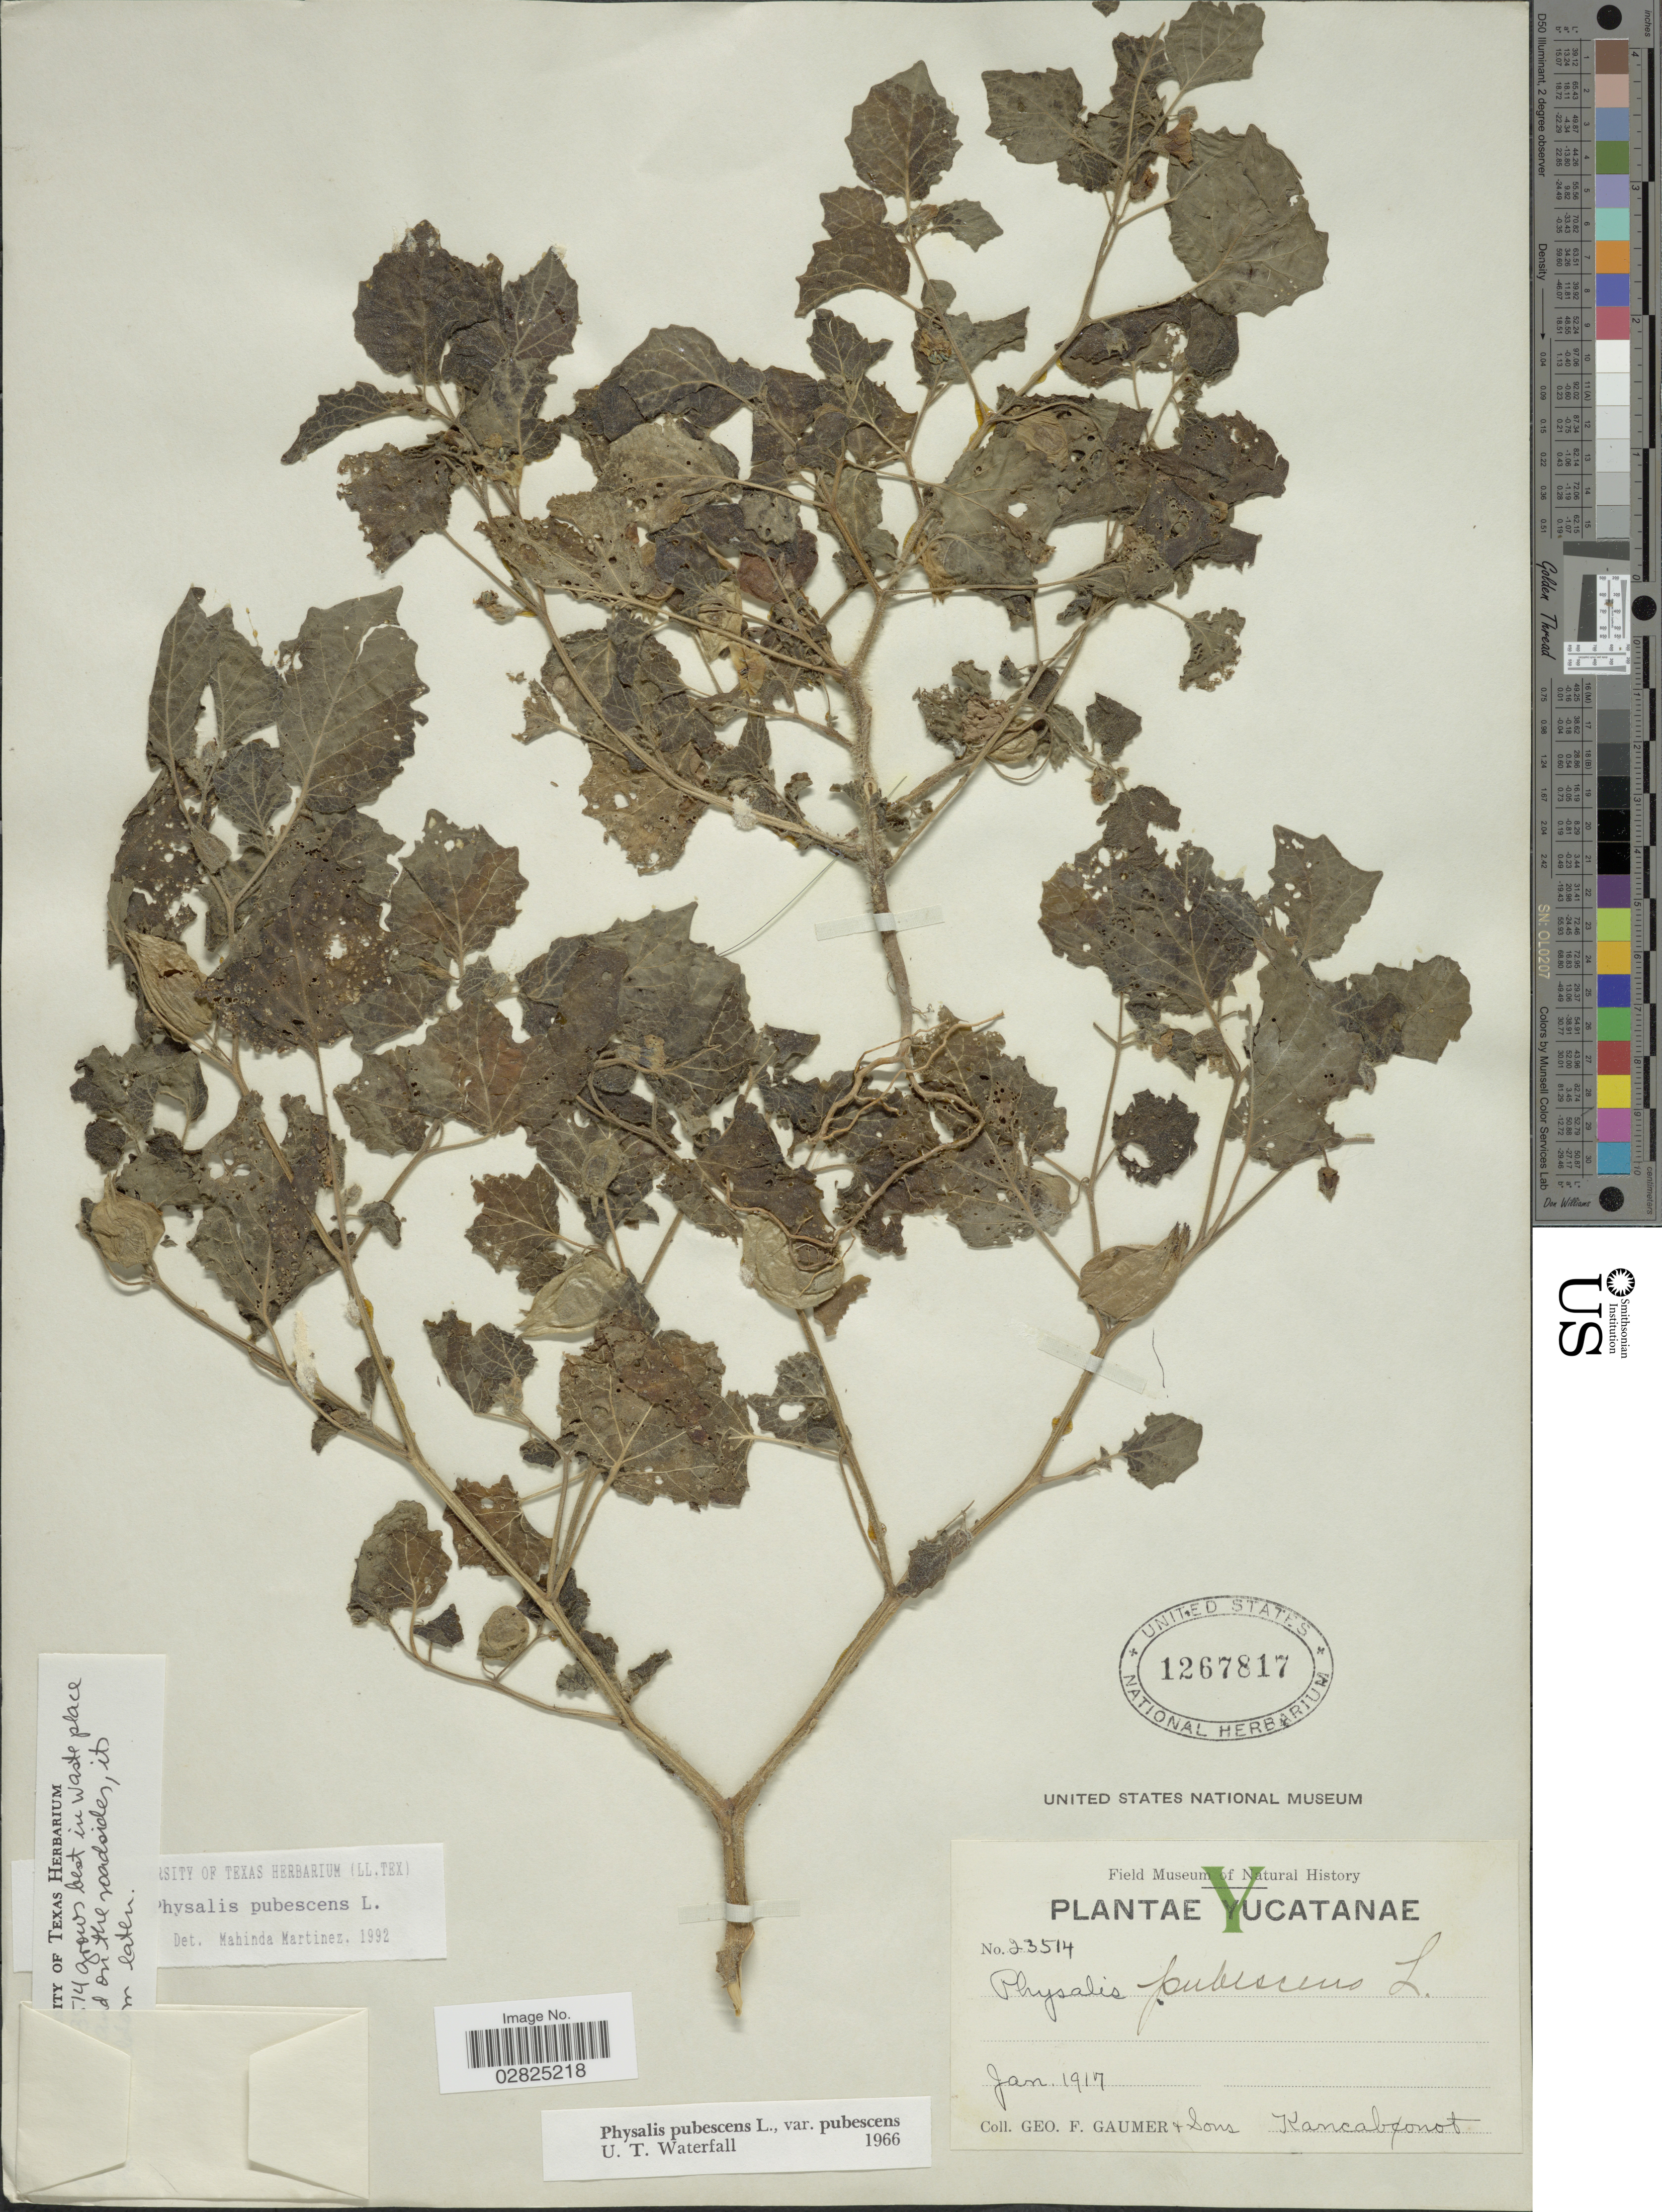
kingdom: Plantae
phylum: Tracheophyta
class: Magnoliopsida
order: Solanales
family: Solanaceae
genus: Physalis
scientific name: Physalis pubescens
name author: L.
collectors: G. F. Gaumer & Sons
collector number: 23514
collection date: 1917-01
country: Mexico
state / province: Yucatán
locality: Kancabonot.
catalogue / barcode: US 1267817